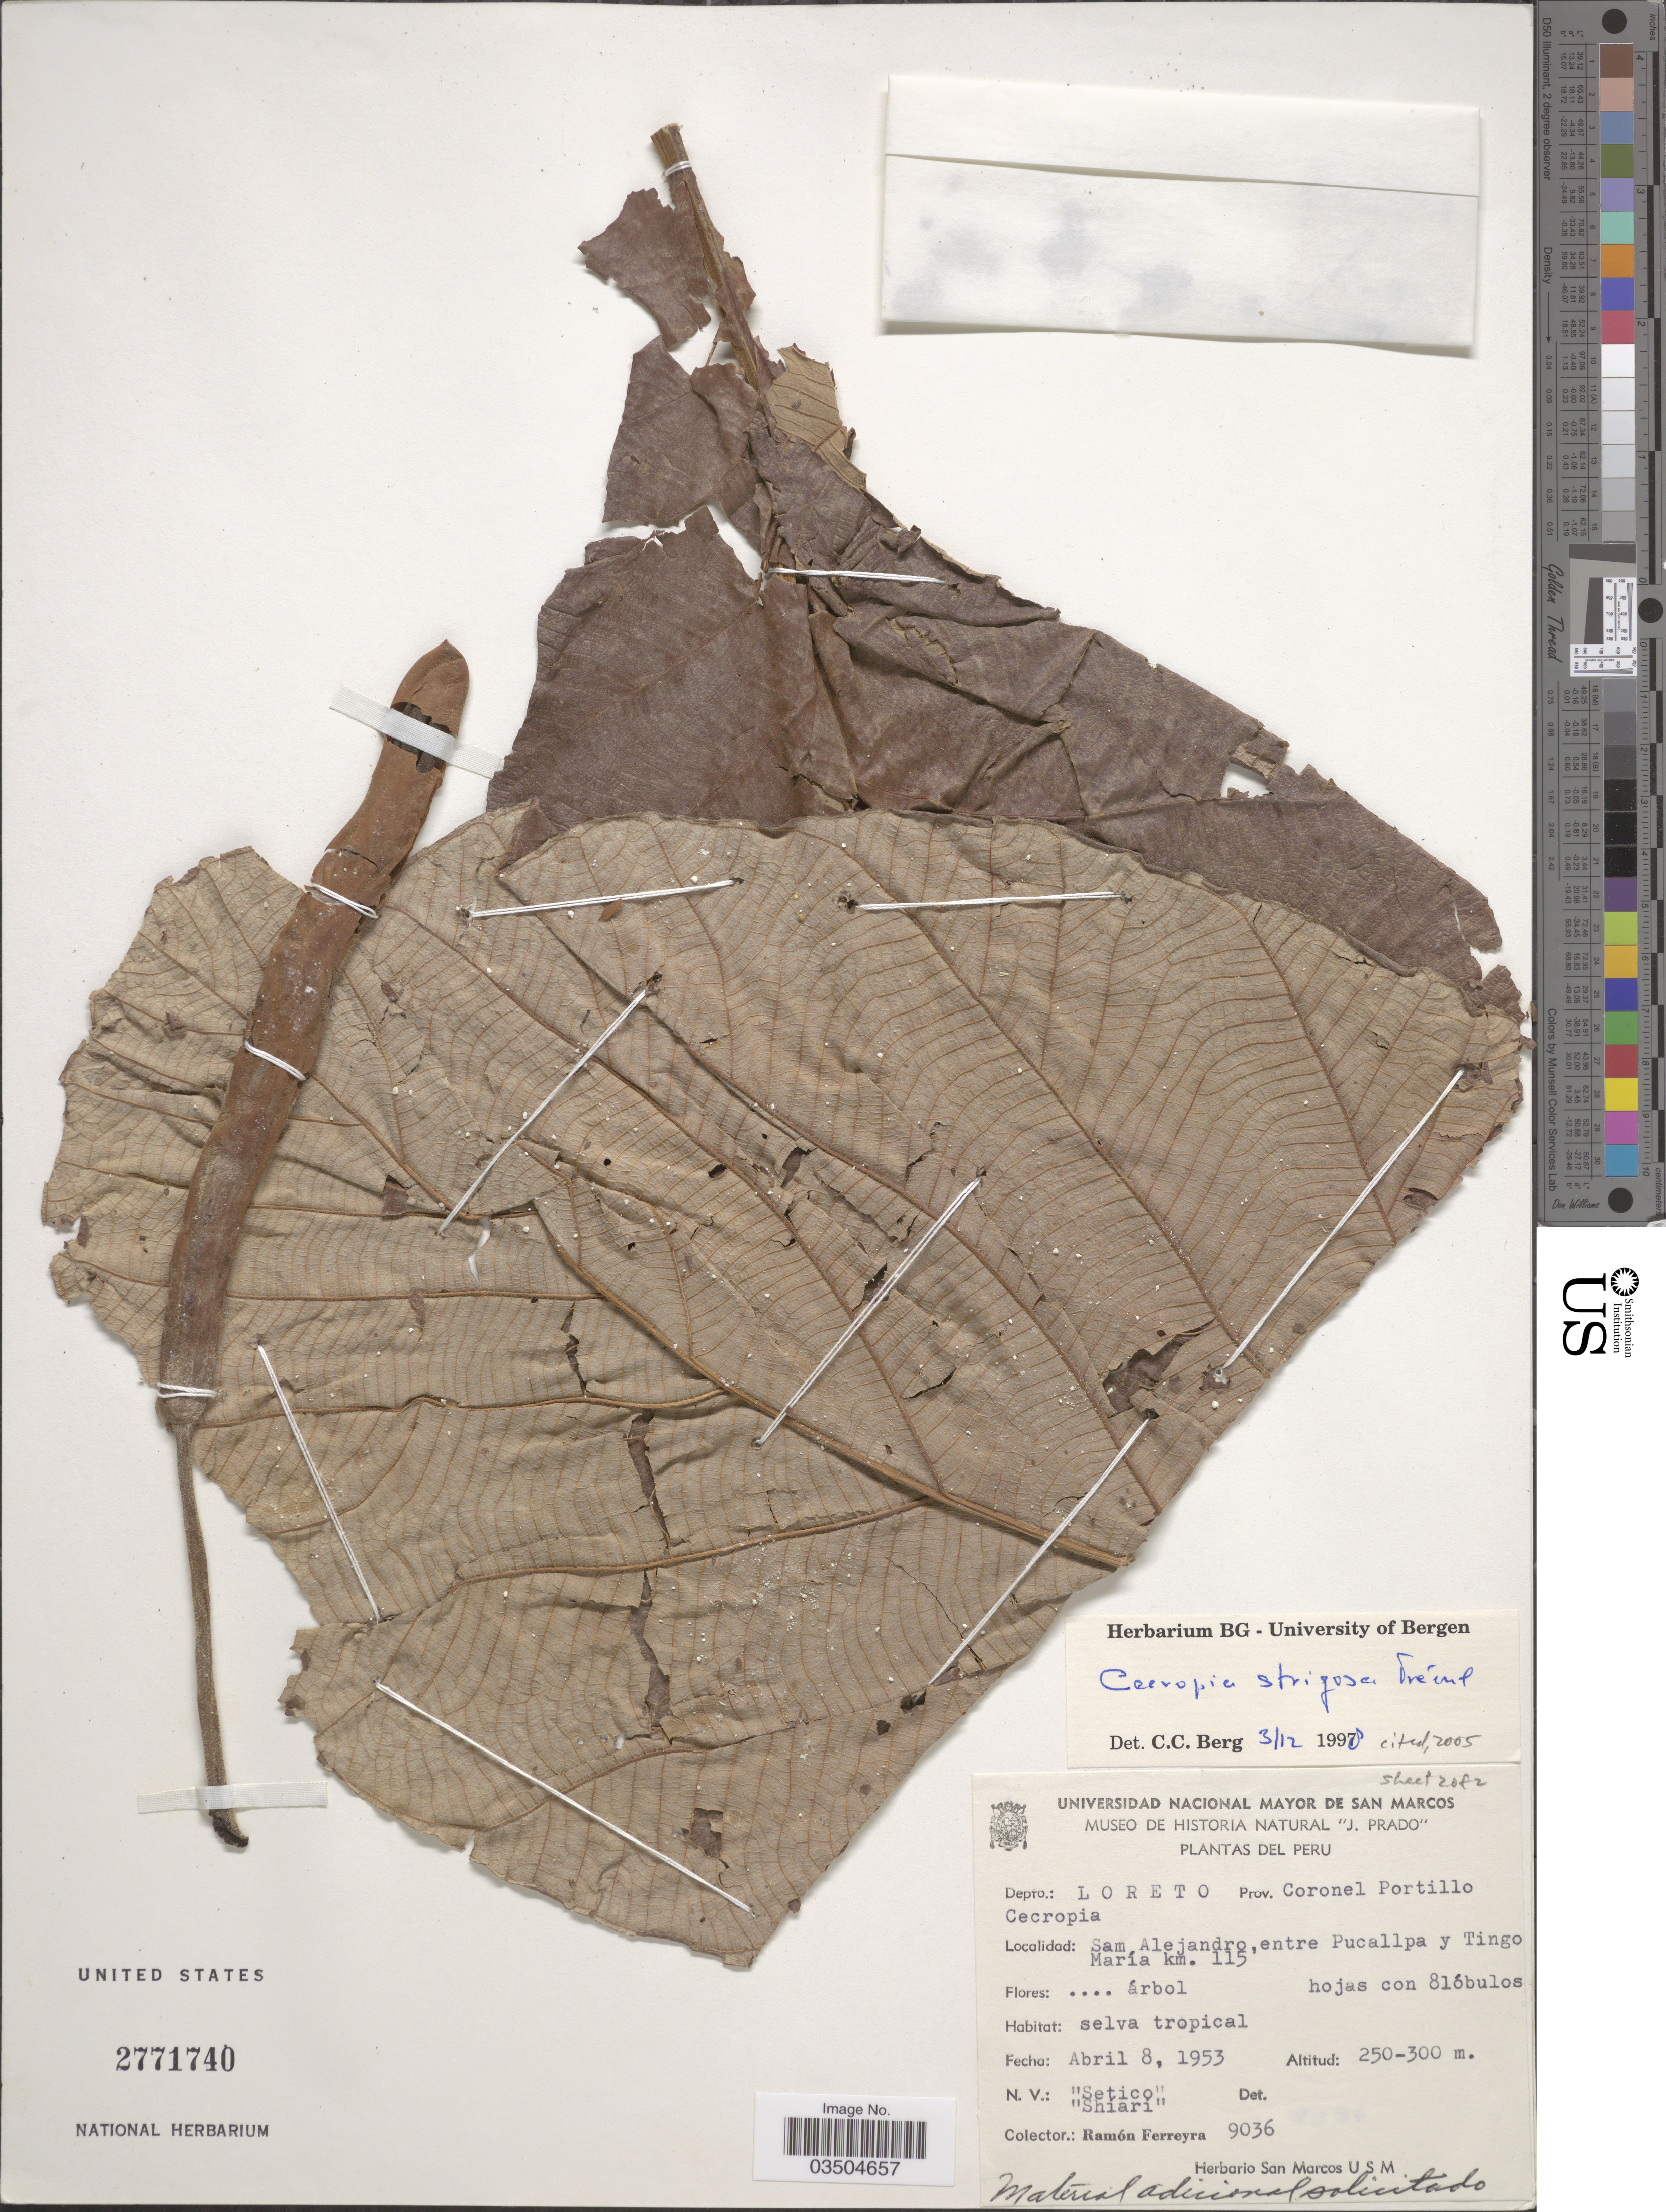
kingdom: Plantae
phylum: Tracheophyta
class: Magnoliopsida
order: Rosales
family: Urticaceae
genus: Cecropia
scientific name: Cecropia strigosa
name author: Trécul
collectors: R. A. Ferreyra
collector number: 9036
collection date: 1953-04-08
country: Peru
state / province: Loreto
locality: Depto.: Loreto. Prov. Coronel Portillo. Sam Alejandro, entre Pucallpa y Tingo María km. 115.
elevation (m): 250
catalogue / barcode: US 2771740